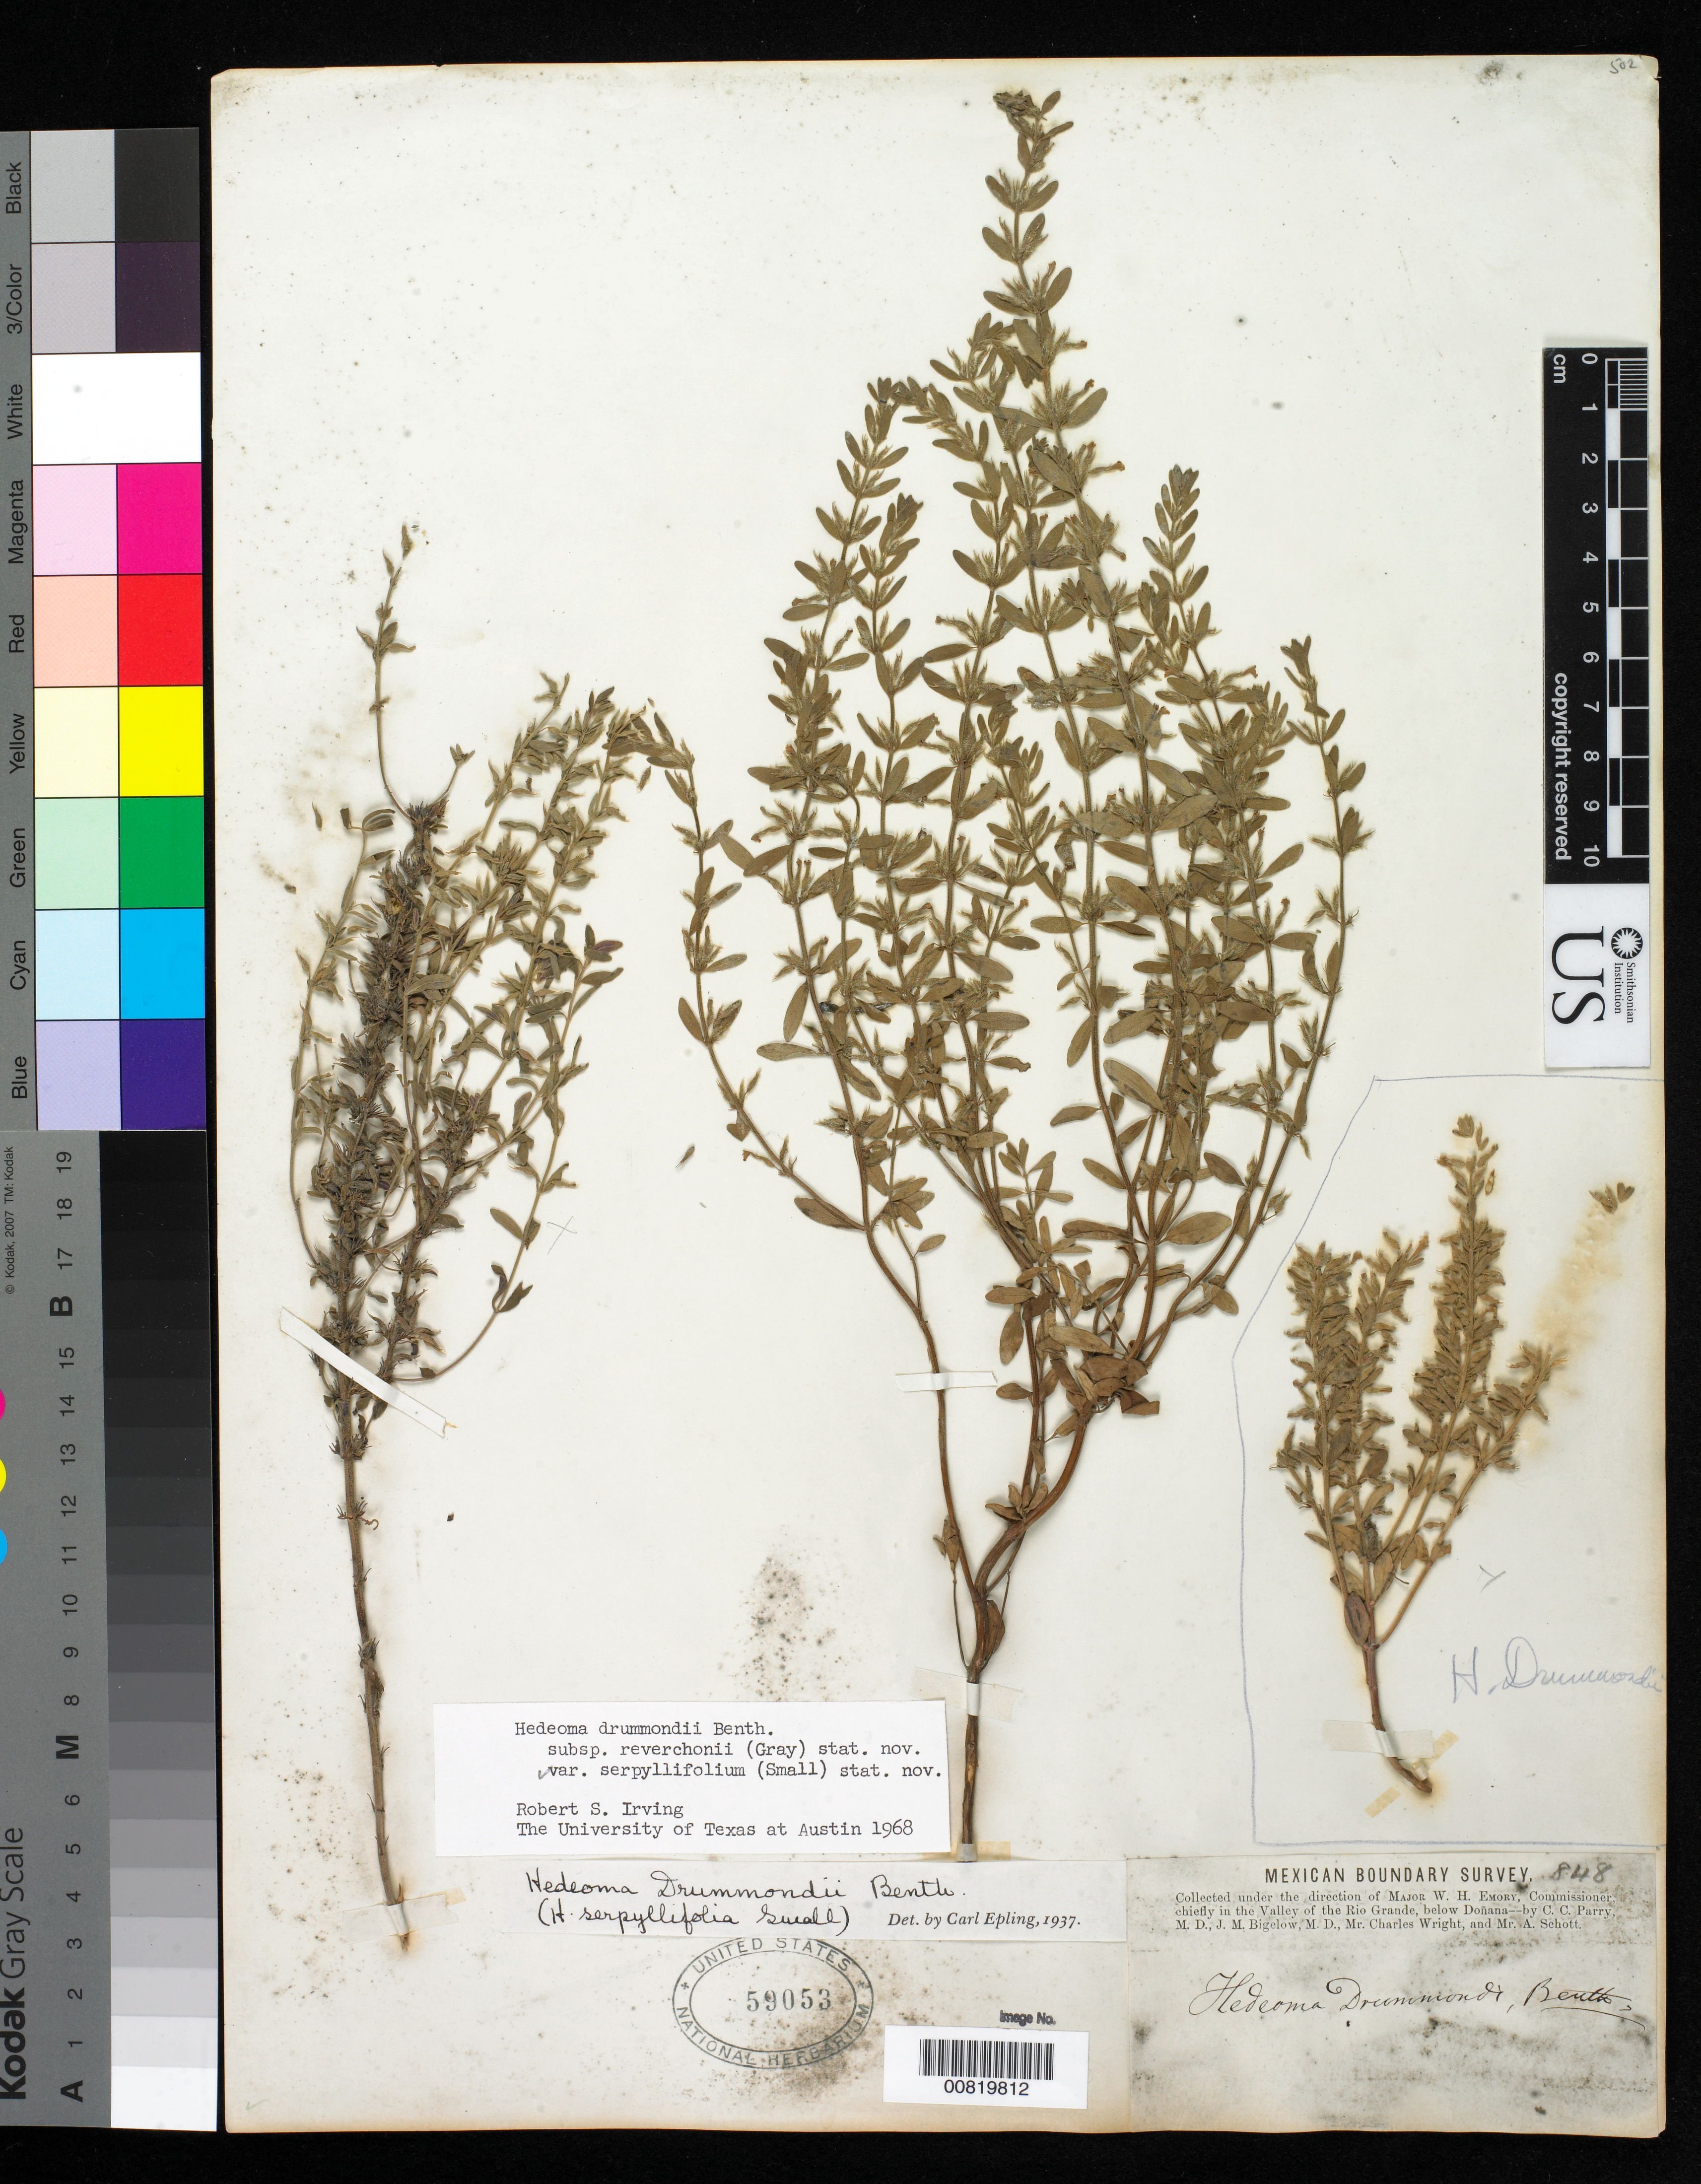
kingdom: Plantae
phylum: Tracheophyta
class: Magnoliopsida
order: Lamiales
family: Lamiaceae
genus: Hedeoma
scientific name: Hedeoma drummondii var. serpyllifolium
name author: Benth.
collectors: C. C. Parry, J. M. Bigelow, C. Wright & A. C. V. Schott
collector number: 848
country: United States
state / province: New Mexico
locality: Valley of the Rio Grande, below Doñana, New Mexico.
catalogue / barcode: US 59053